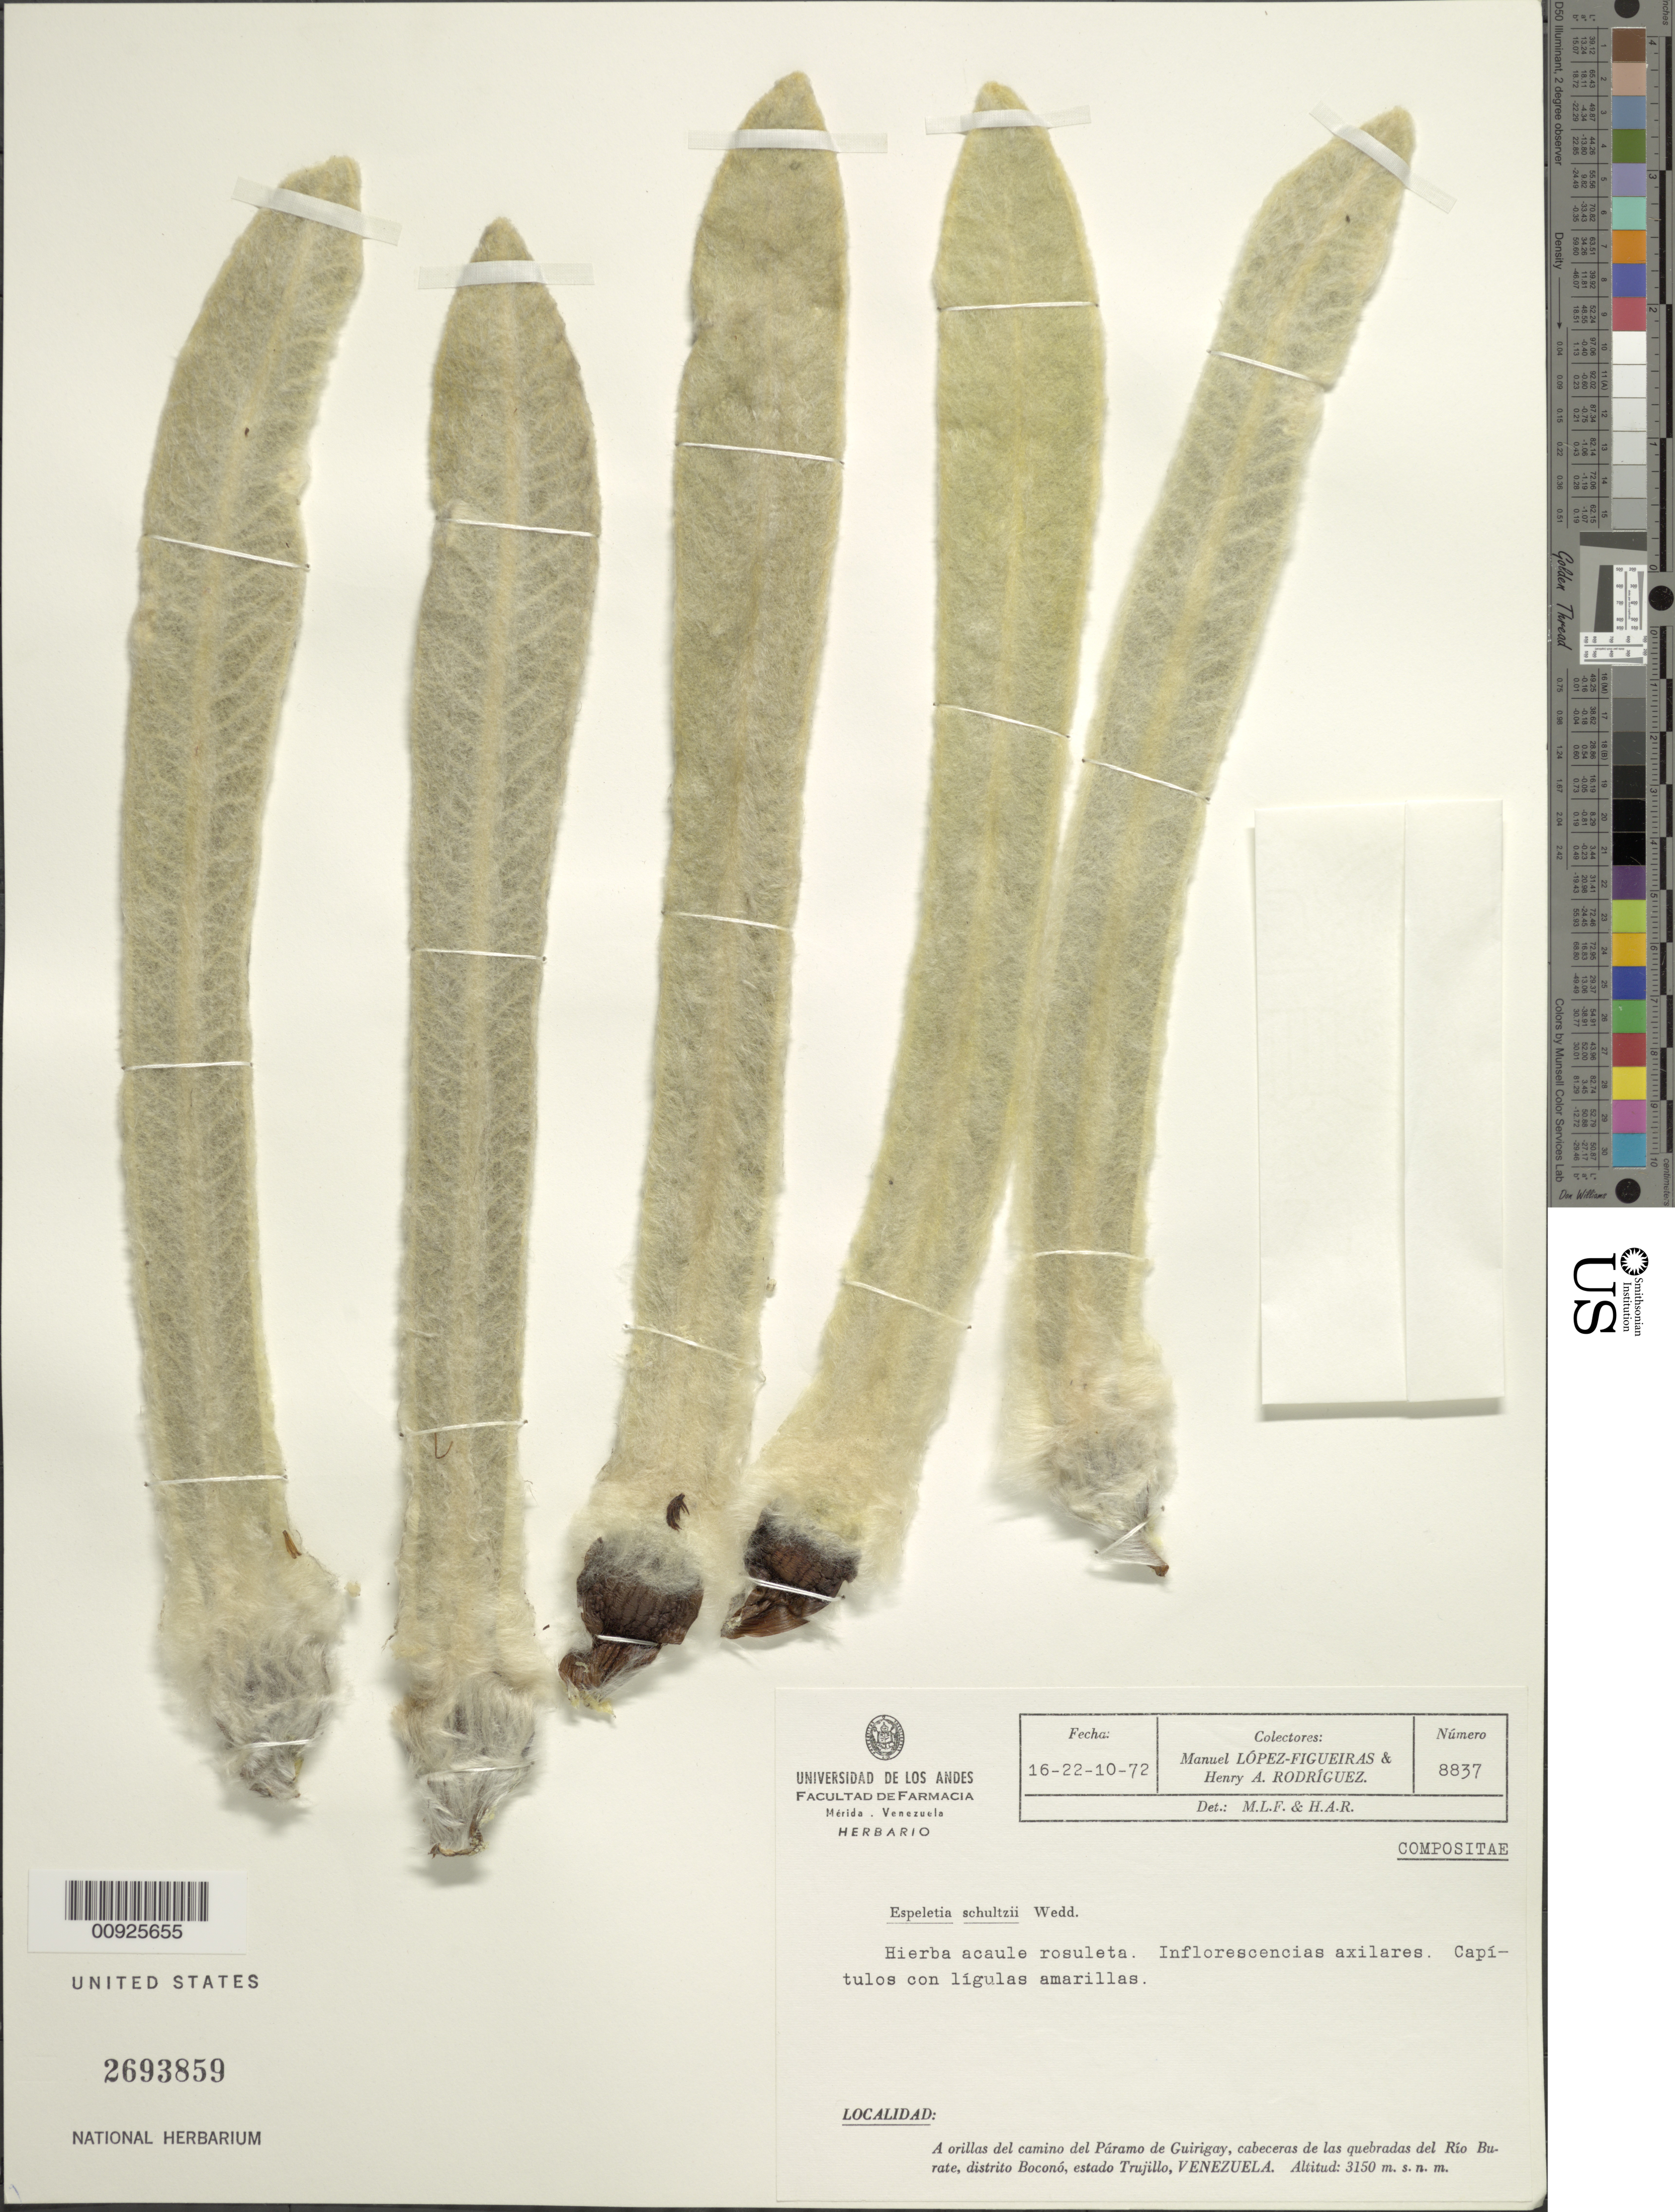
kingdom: Plantae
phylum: Tracheophyta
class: Magnoliopsida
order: Asterales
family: Asteraceae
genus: Espeletia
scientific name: Espeletia schultzii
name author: Wedd.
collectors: M. López Figueiras & H. A. Rodriguez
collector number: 8837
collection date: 1972-10-16/1972-10-22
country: Venezuela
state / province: Trujillo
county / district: D. Boconó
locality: P. de Guirigay. A orillas del camino del Páramo de Guirigay, cabeceras de las quebradas del Río Burate.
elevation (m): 3150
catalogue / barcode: US 2693859